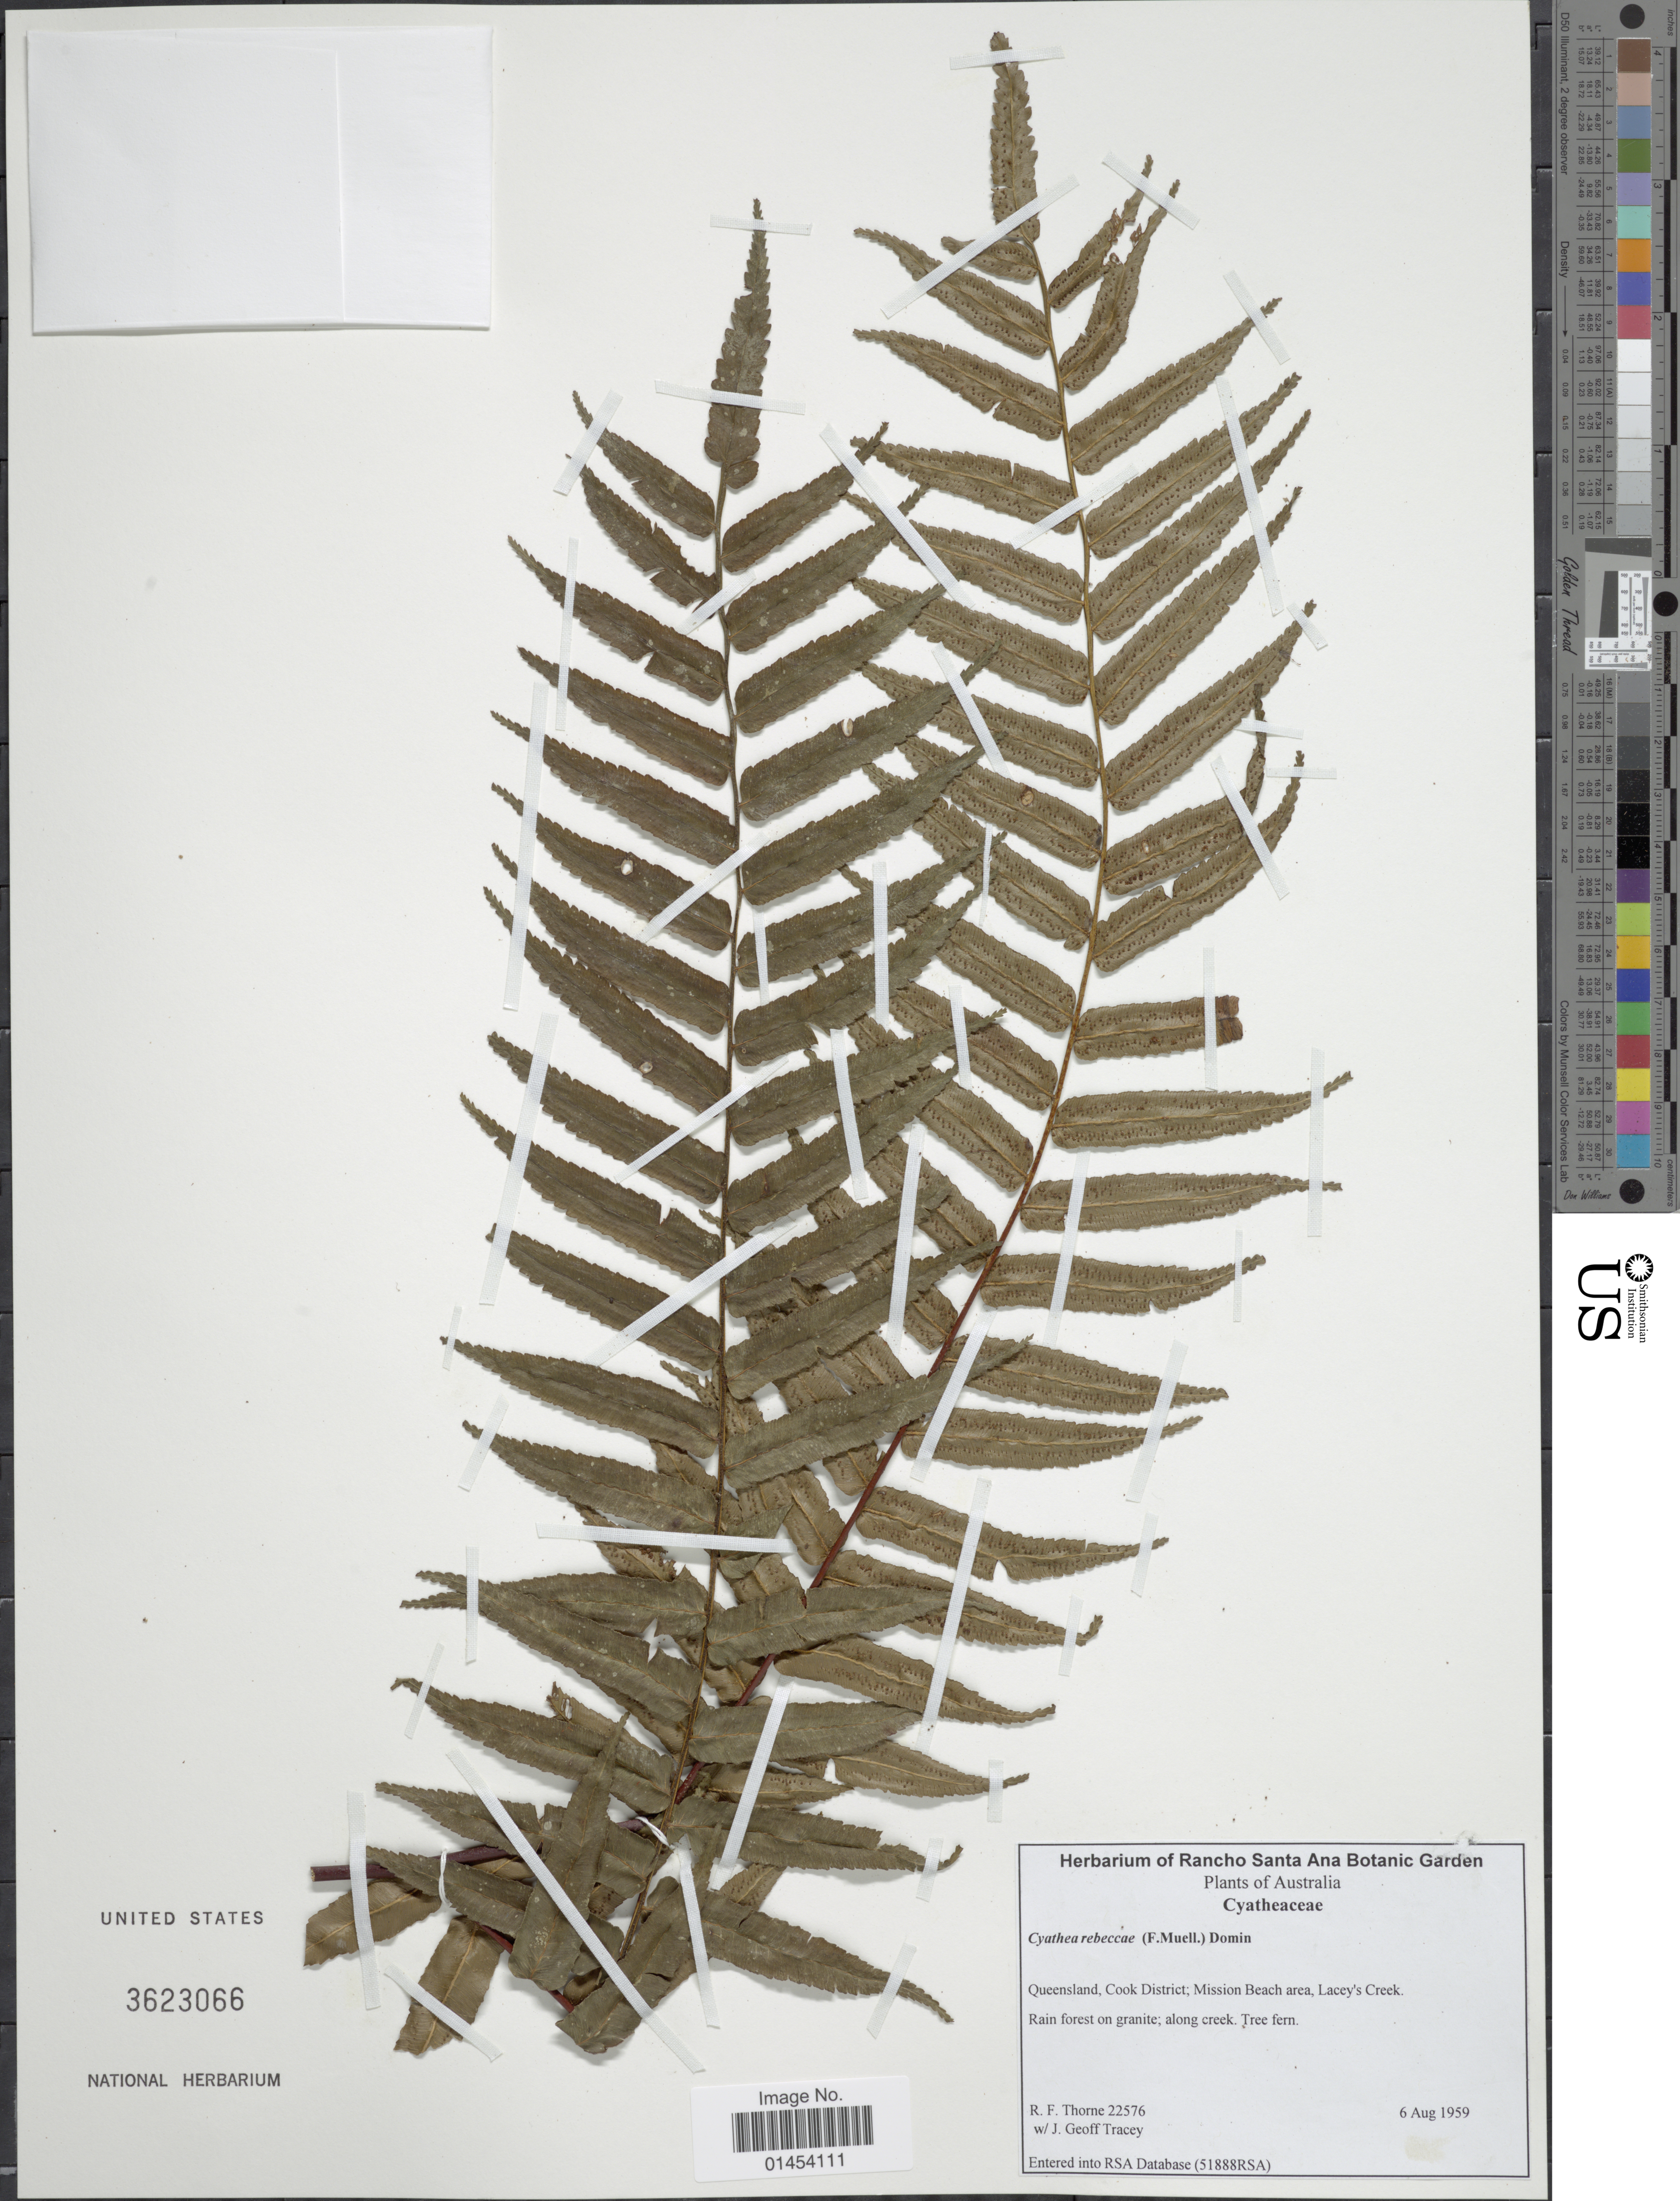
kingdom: Plantae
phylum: Tracheophyta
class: Polypodiopsida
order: Cyatheales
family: Cyatheaceae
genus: Cyathea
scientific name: Cyathea rebeccae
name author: (F. Muell.) Domin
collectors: R. F. Thorne & G. Tracey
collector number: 22576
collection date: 1959-08-06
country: Australia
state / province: Queensland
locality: Cook District; Mission Beach area, Lacey's Creek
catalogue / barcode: US 3623066